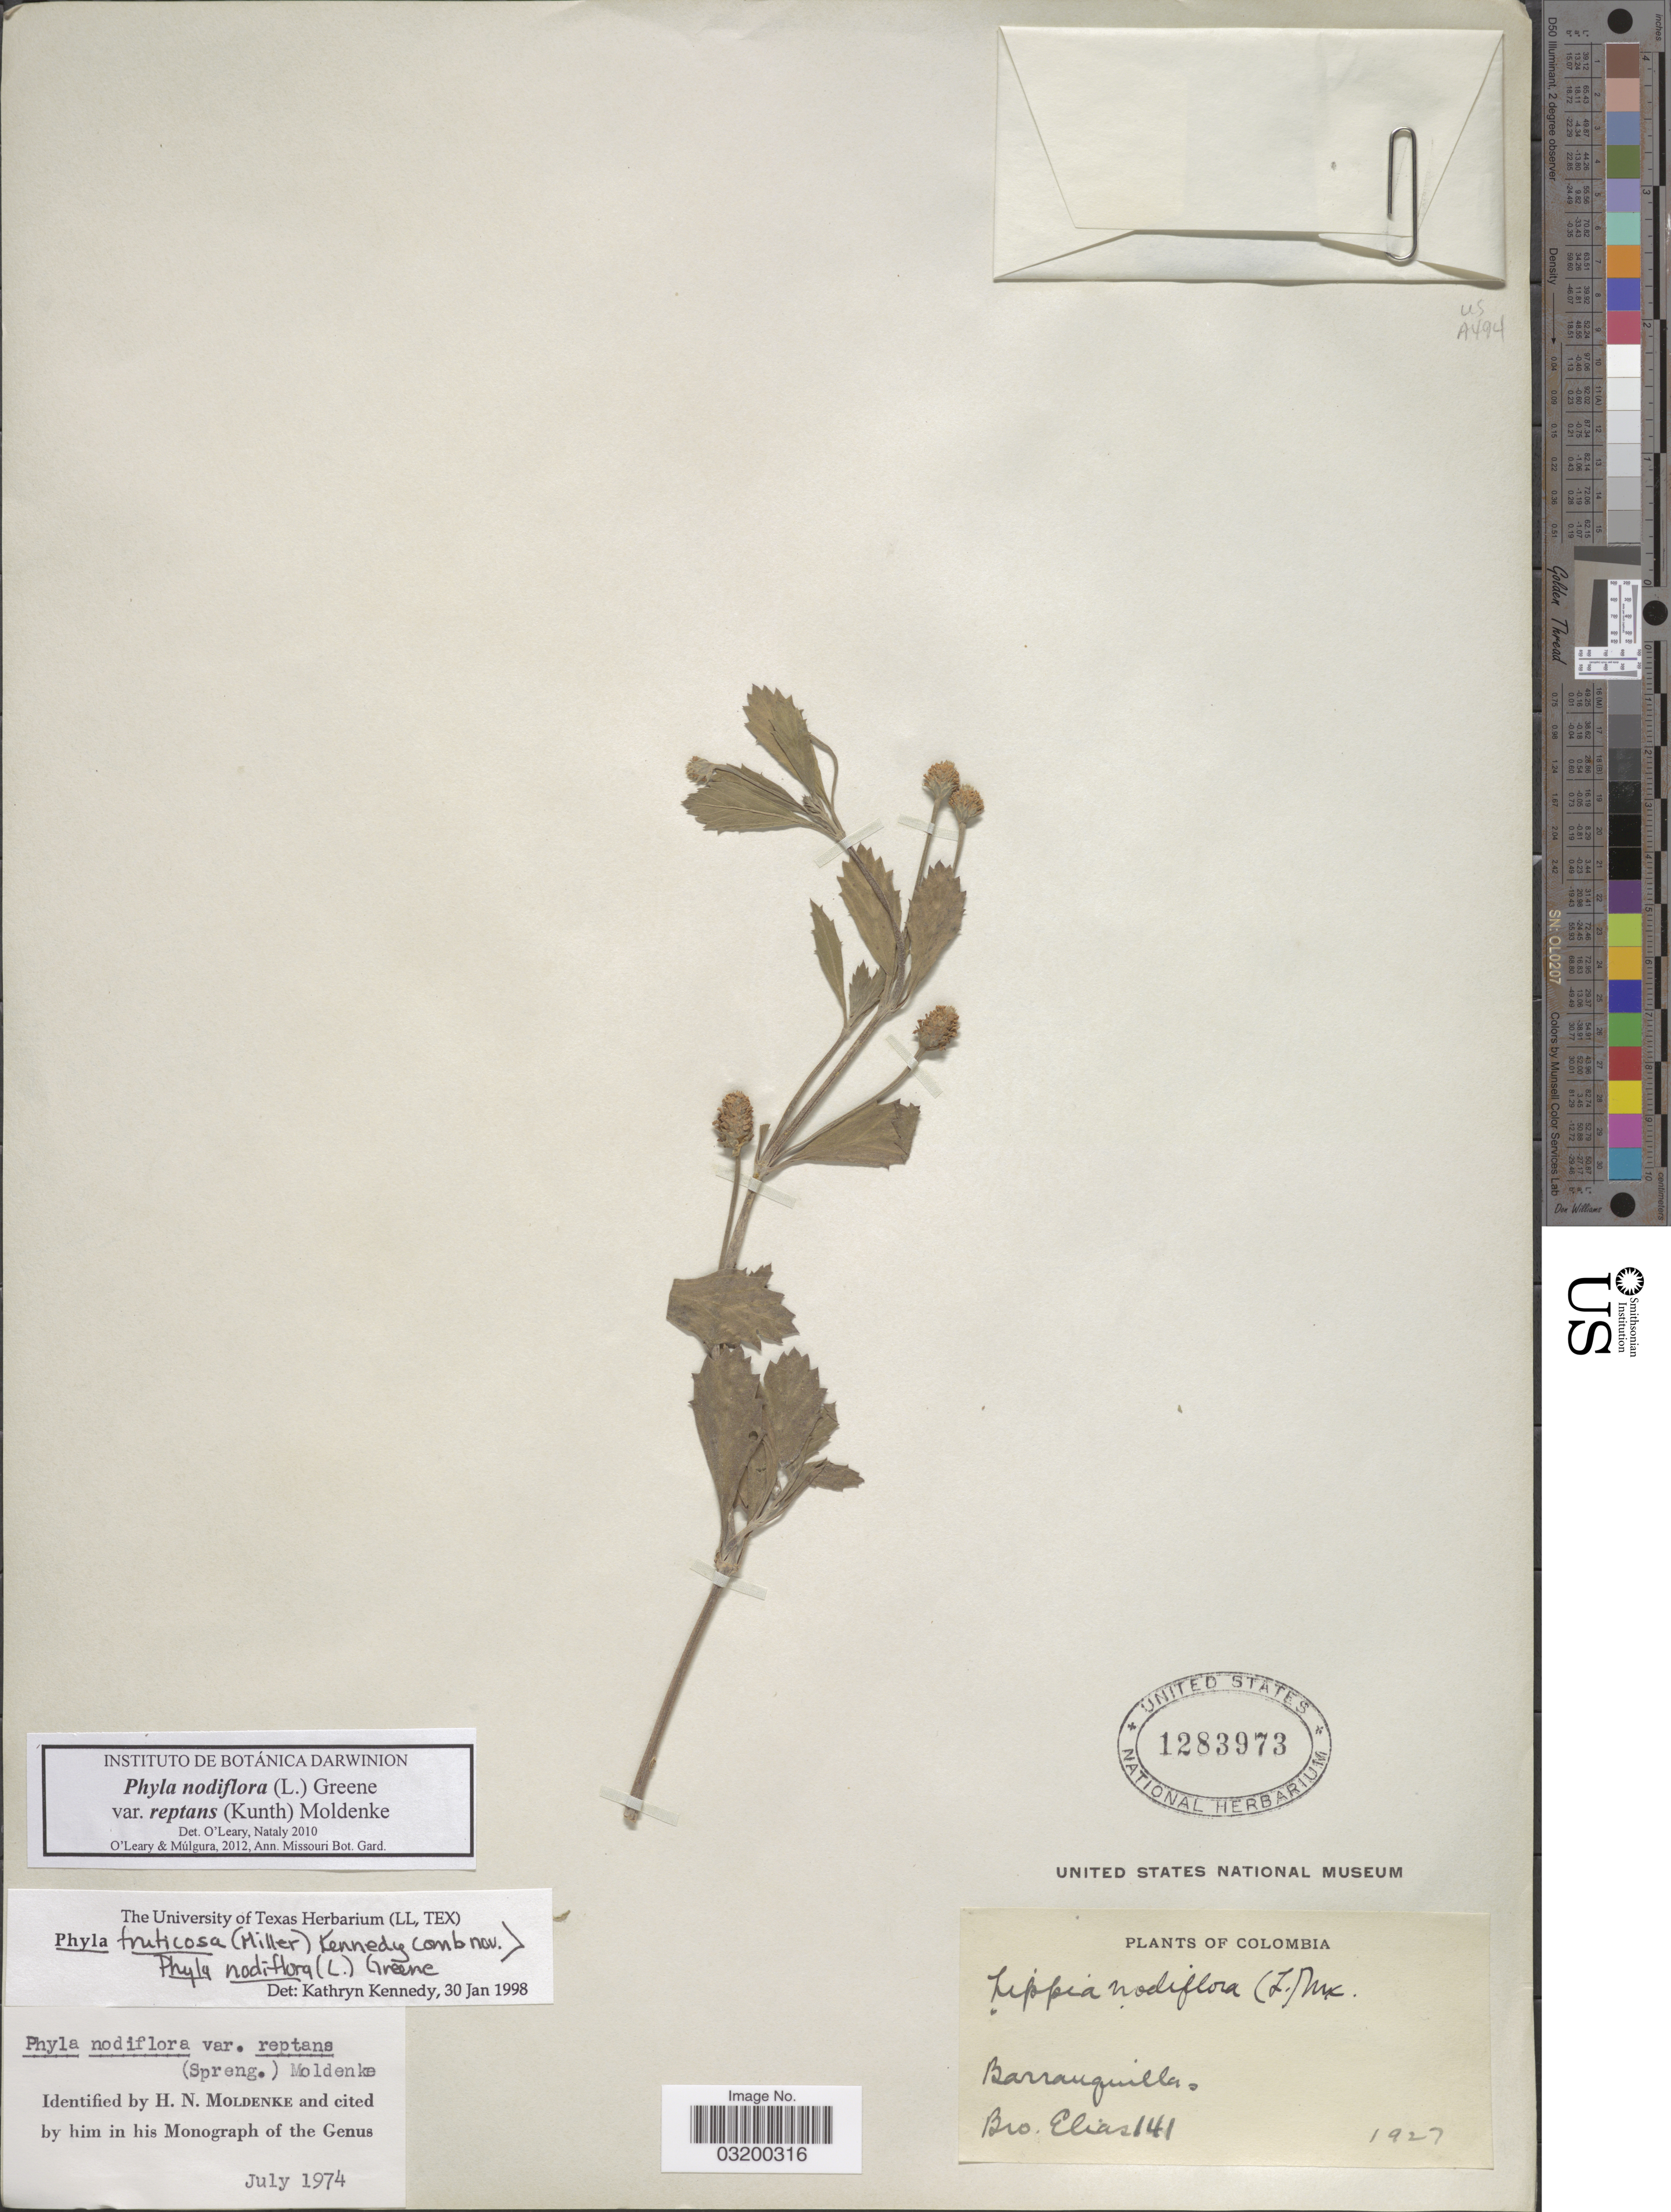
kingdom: Plantae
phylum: Tracheophyta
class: Magnoliopsida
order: Lamiales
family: Verbenaceae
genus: Phyla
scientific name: Phyla nodiflora var. reptans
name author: (Kunth) Moldenke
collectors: Bro. Elias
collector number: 141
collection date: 1927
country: Colombia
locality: Barranquilla.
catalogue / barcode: US 1283973